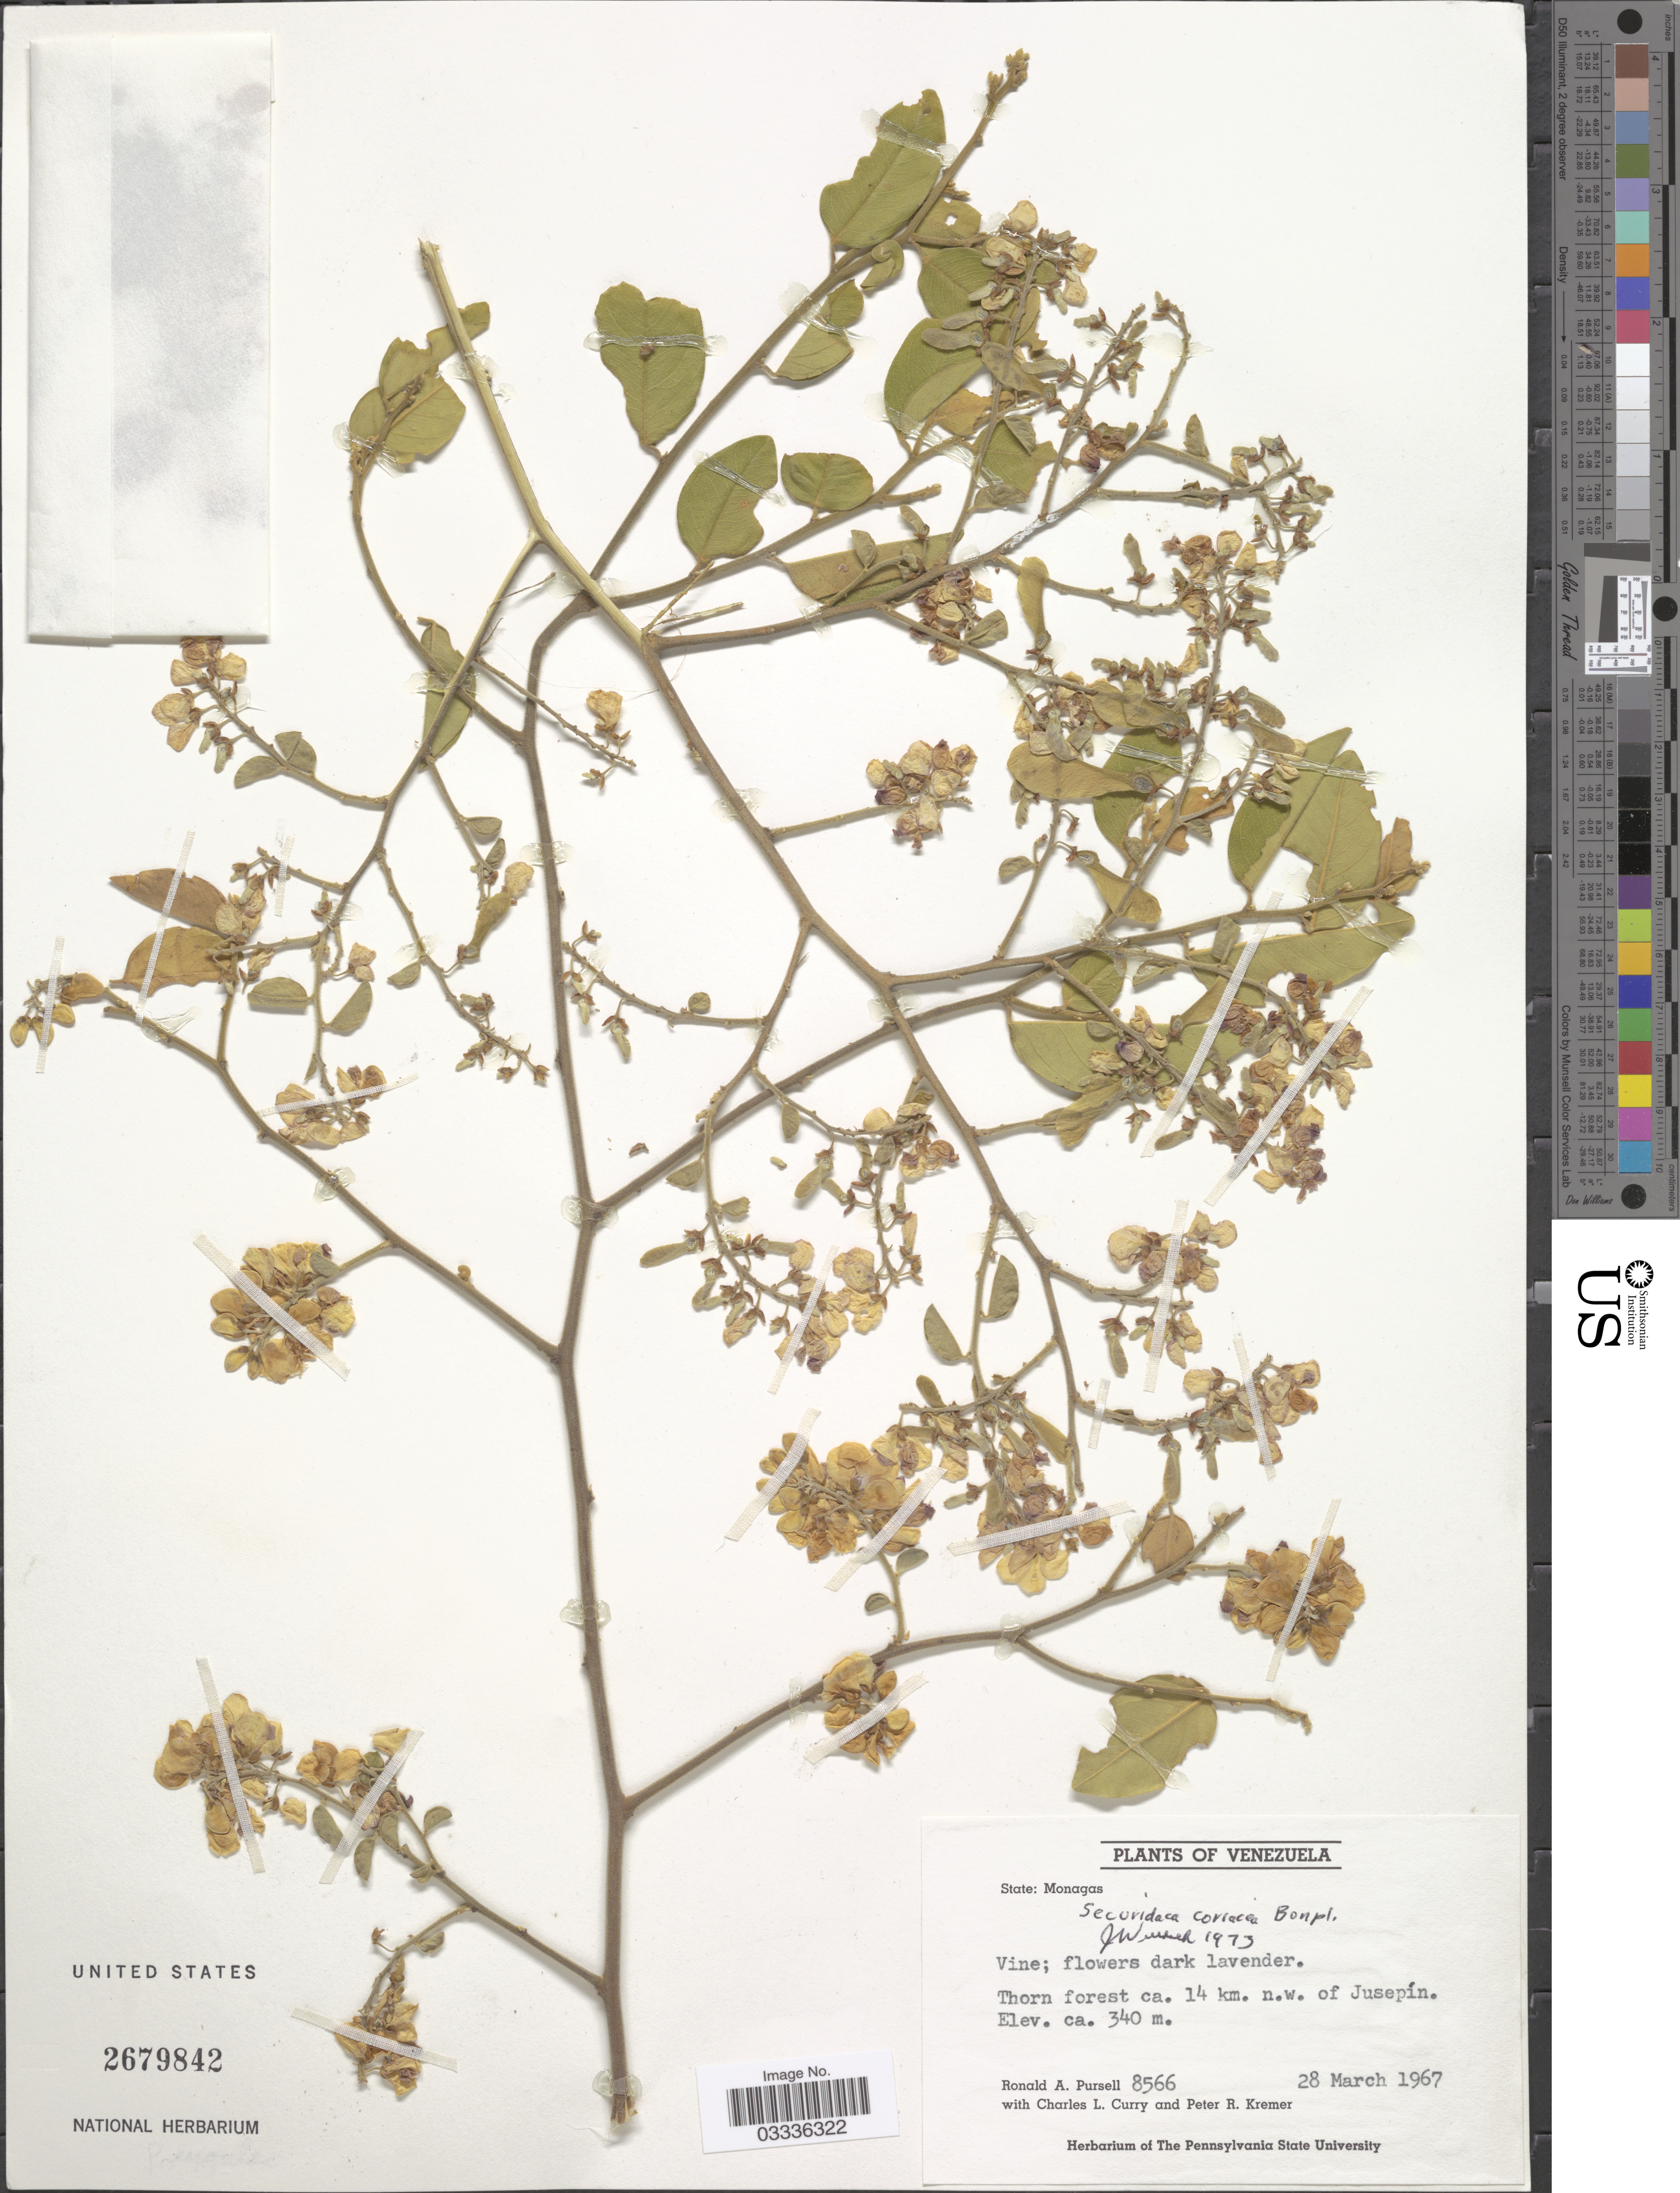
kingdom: Plantae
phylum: Tracheophyta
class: Magnoliopsida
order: Fabales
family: Polygalaceae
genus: Securidaca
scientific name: Securidaca coriacea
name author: Bonpl. ex Steud.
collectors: R. A. Pursell, C. L. Curry & P. Kremer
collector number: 8566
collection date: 1967-03-28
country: Venezuela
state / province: Monagas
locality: Thorn forest ca. 14 km. n.w. of Jusepín.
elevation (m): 340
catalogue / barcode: US 2679842